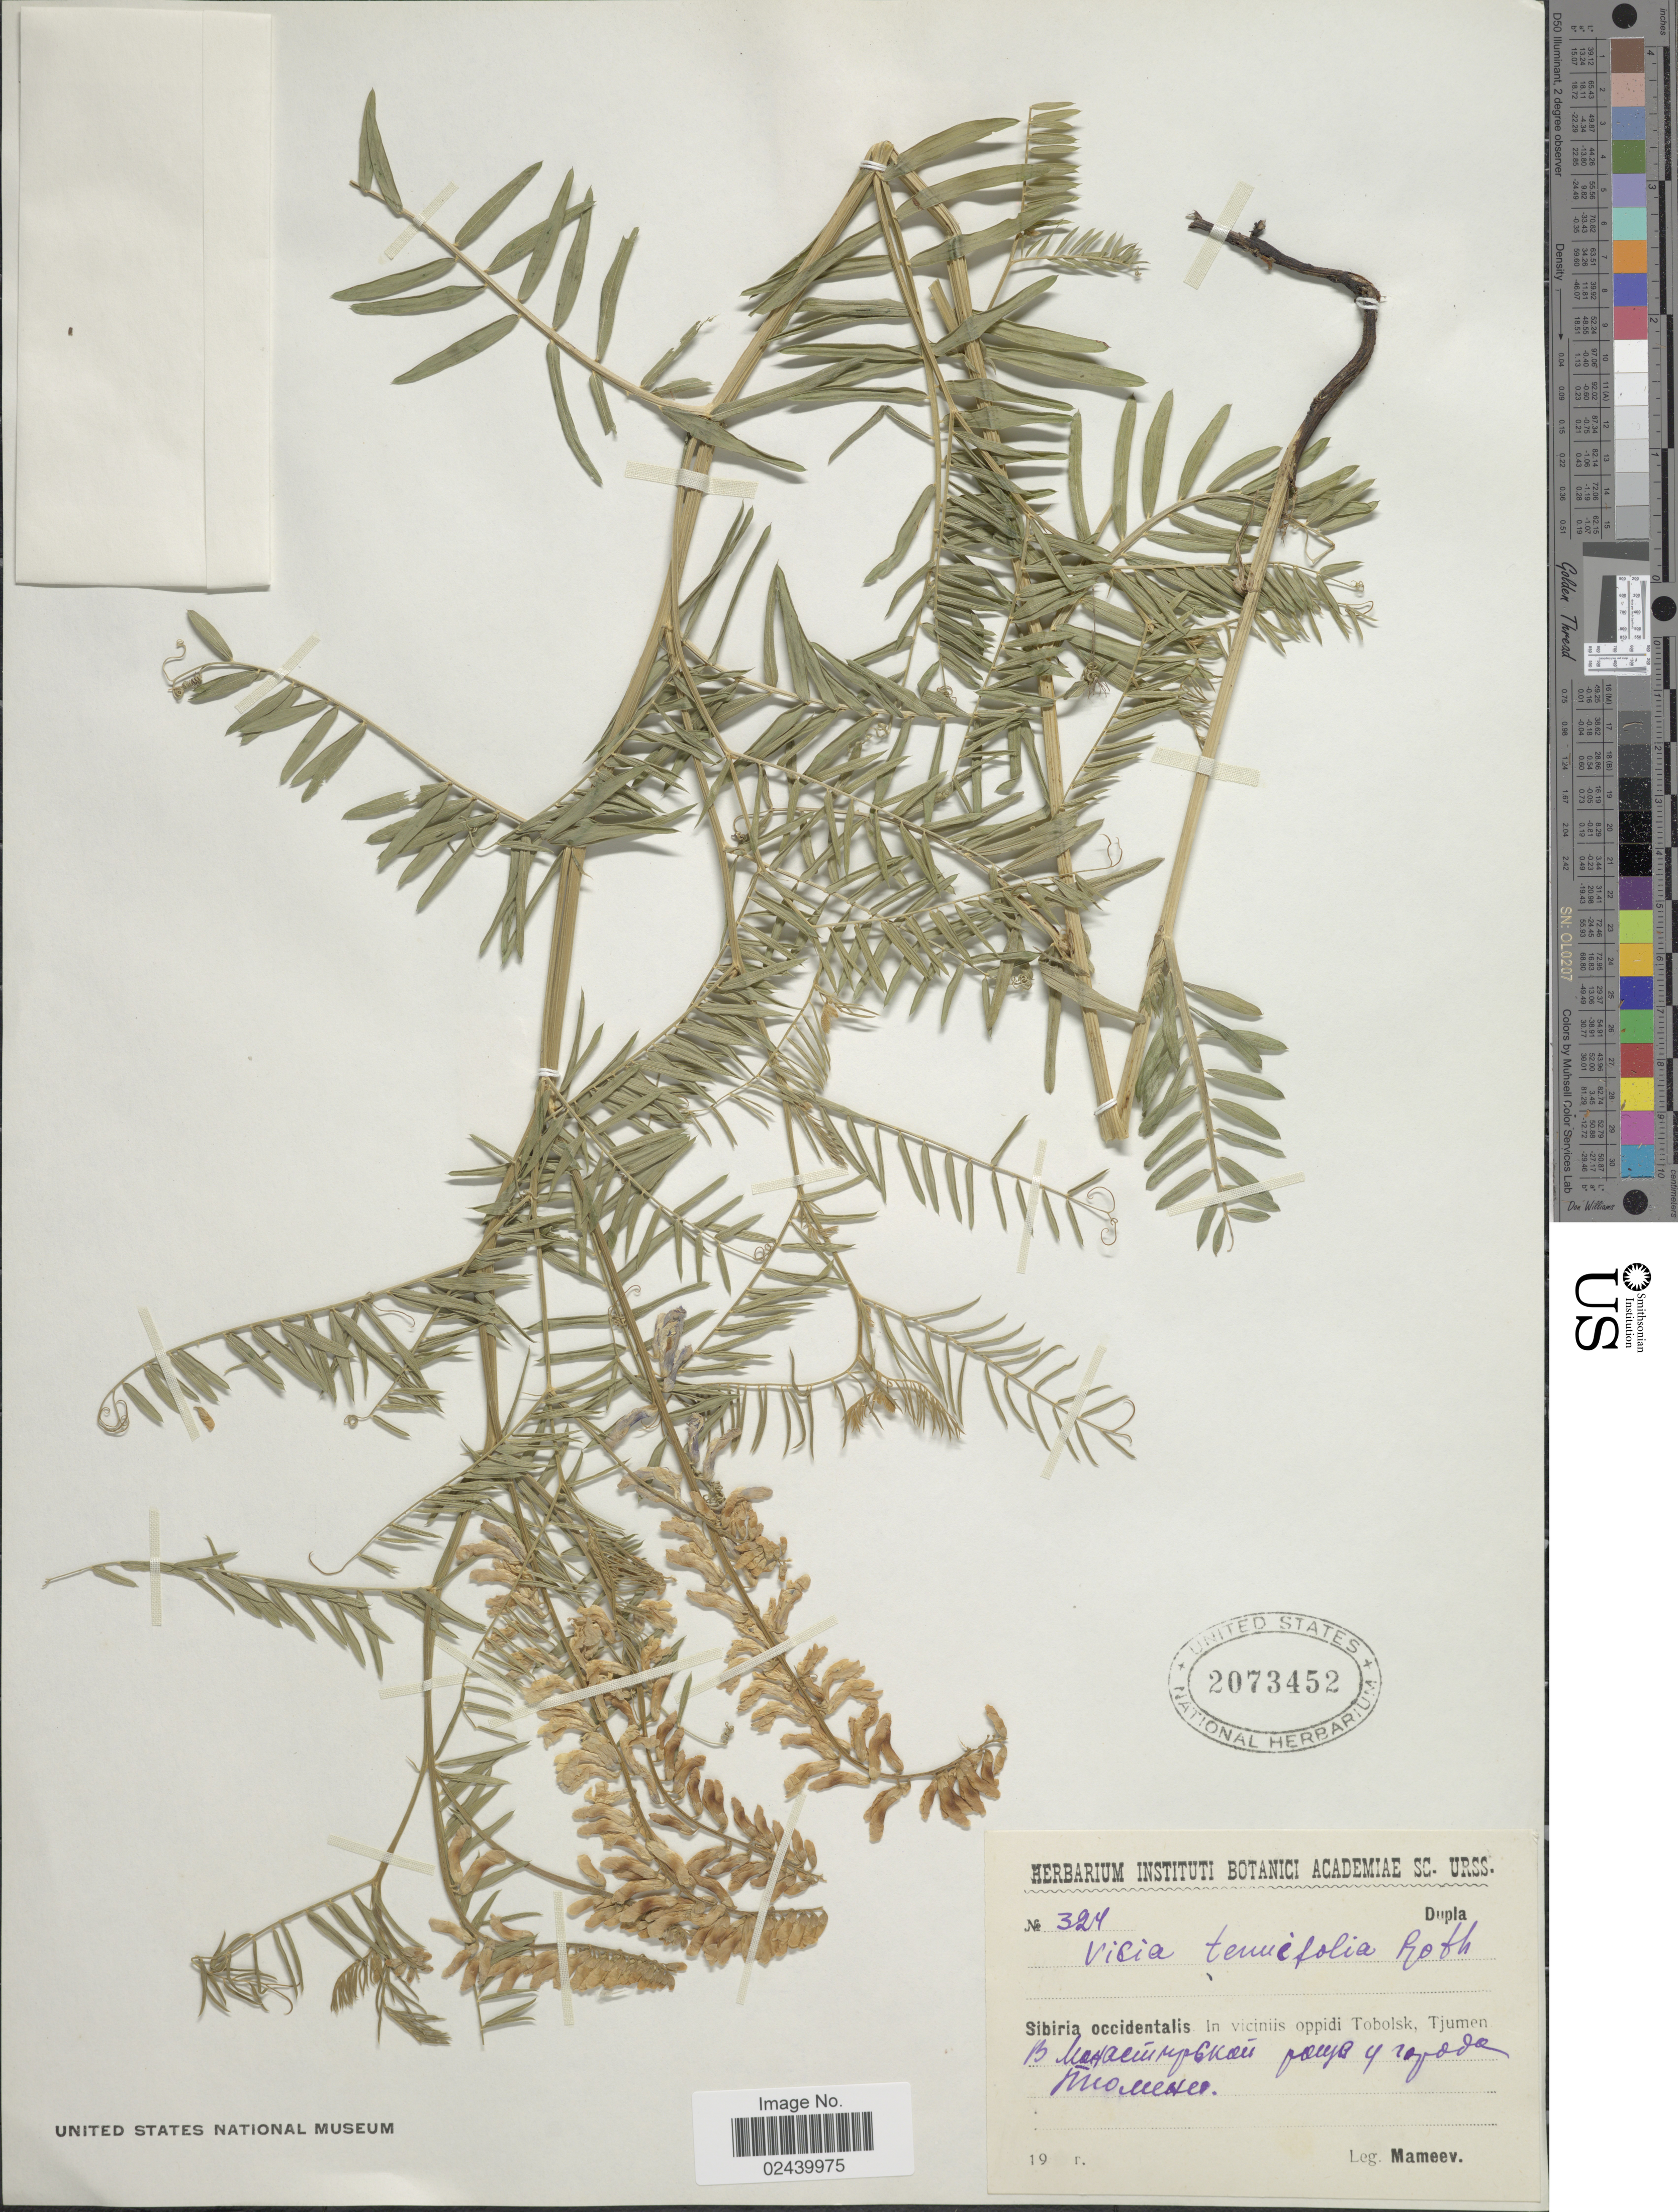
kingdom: Plantae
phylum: Tracheophyta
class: Magnoliopsida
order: Fabales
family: Fabaceae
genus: Vicia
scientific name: Vicia tenuifolia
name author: Ten.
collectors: Mameev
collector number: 324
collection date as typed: Transcribed d/m/y: //19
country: Russian Federation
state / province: Tyumen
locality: Sibiria occidentalis. In viciniis oppidi Tobolsk, Tjumen. Monastyrskaya Grove near Tyumen.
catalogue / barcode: US 2073452